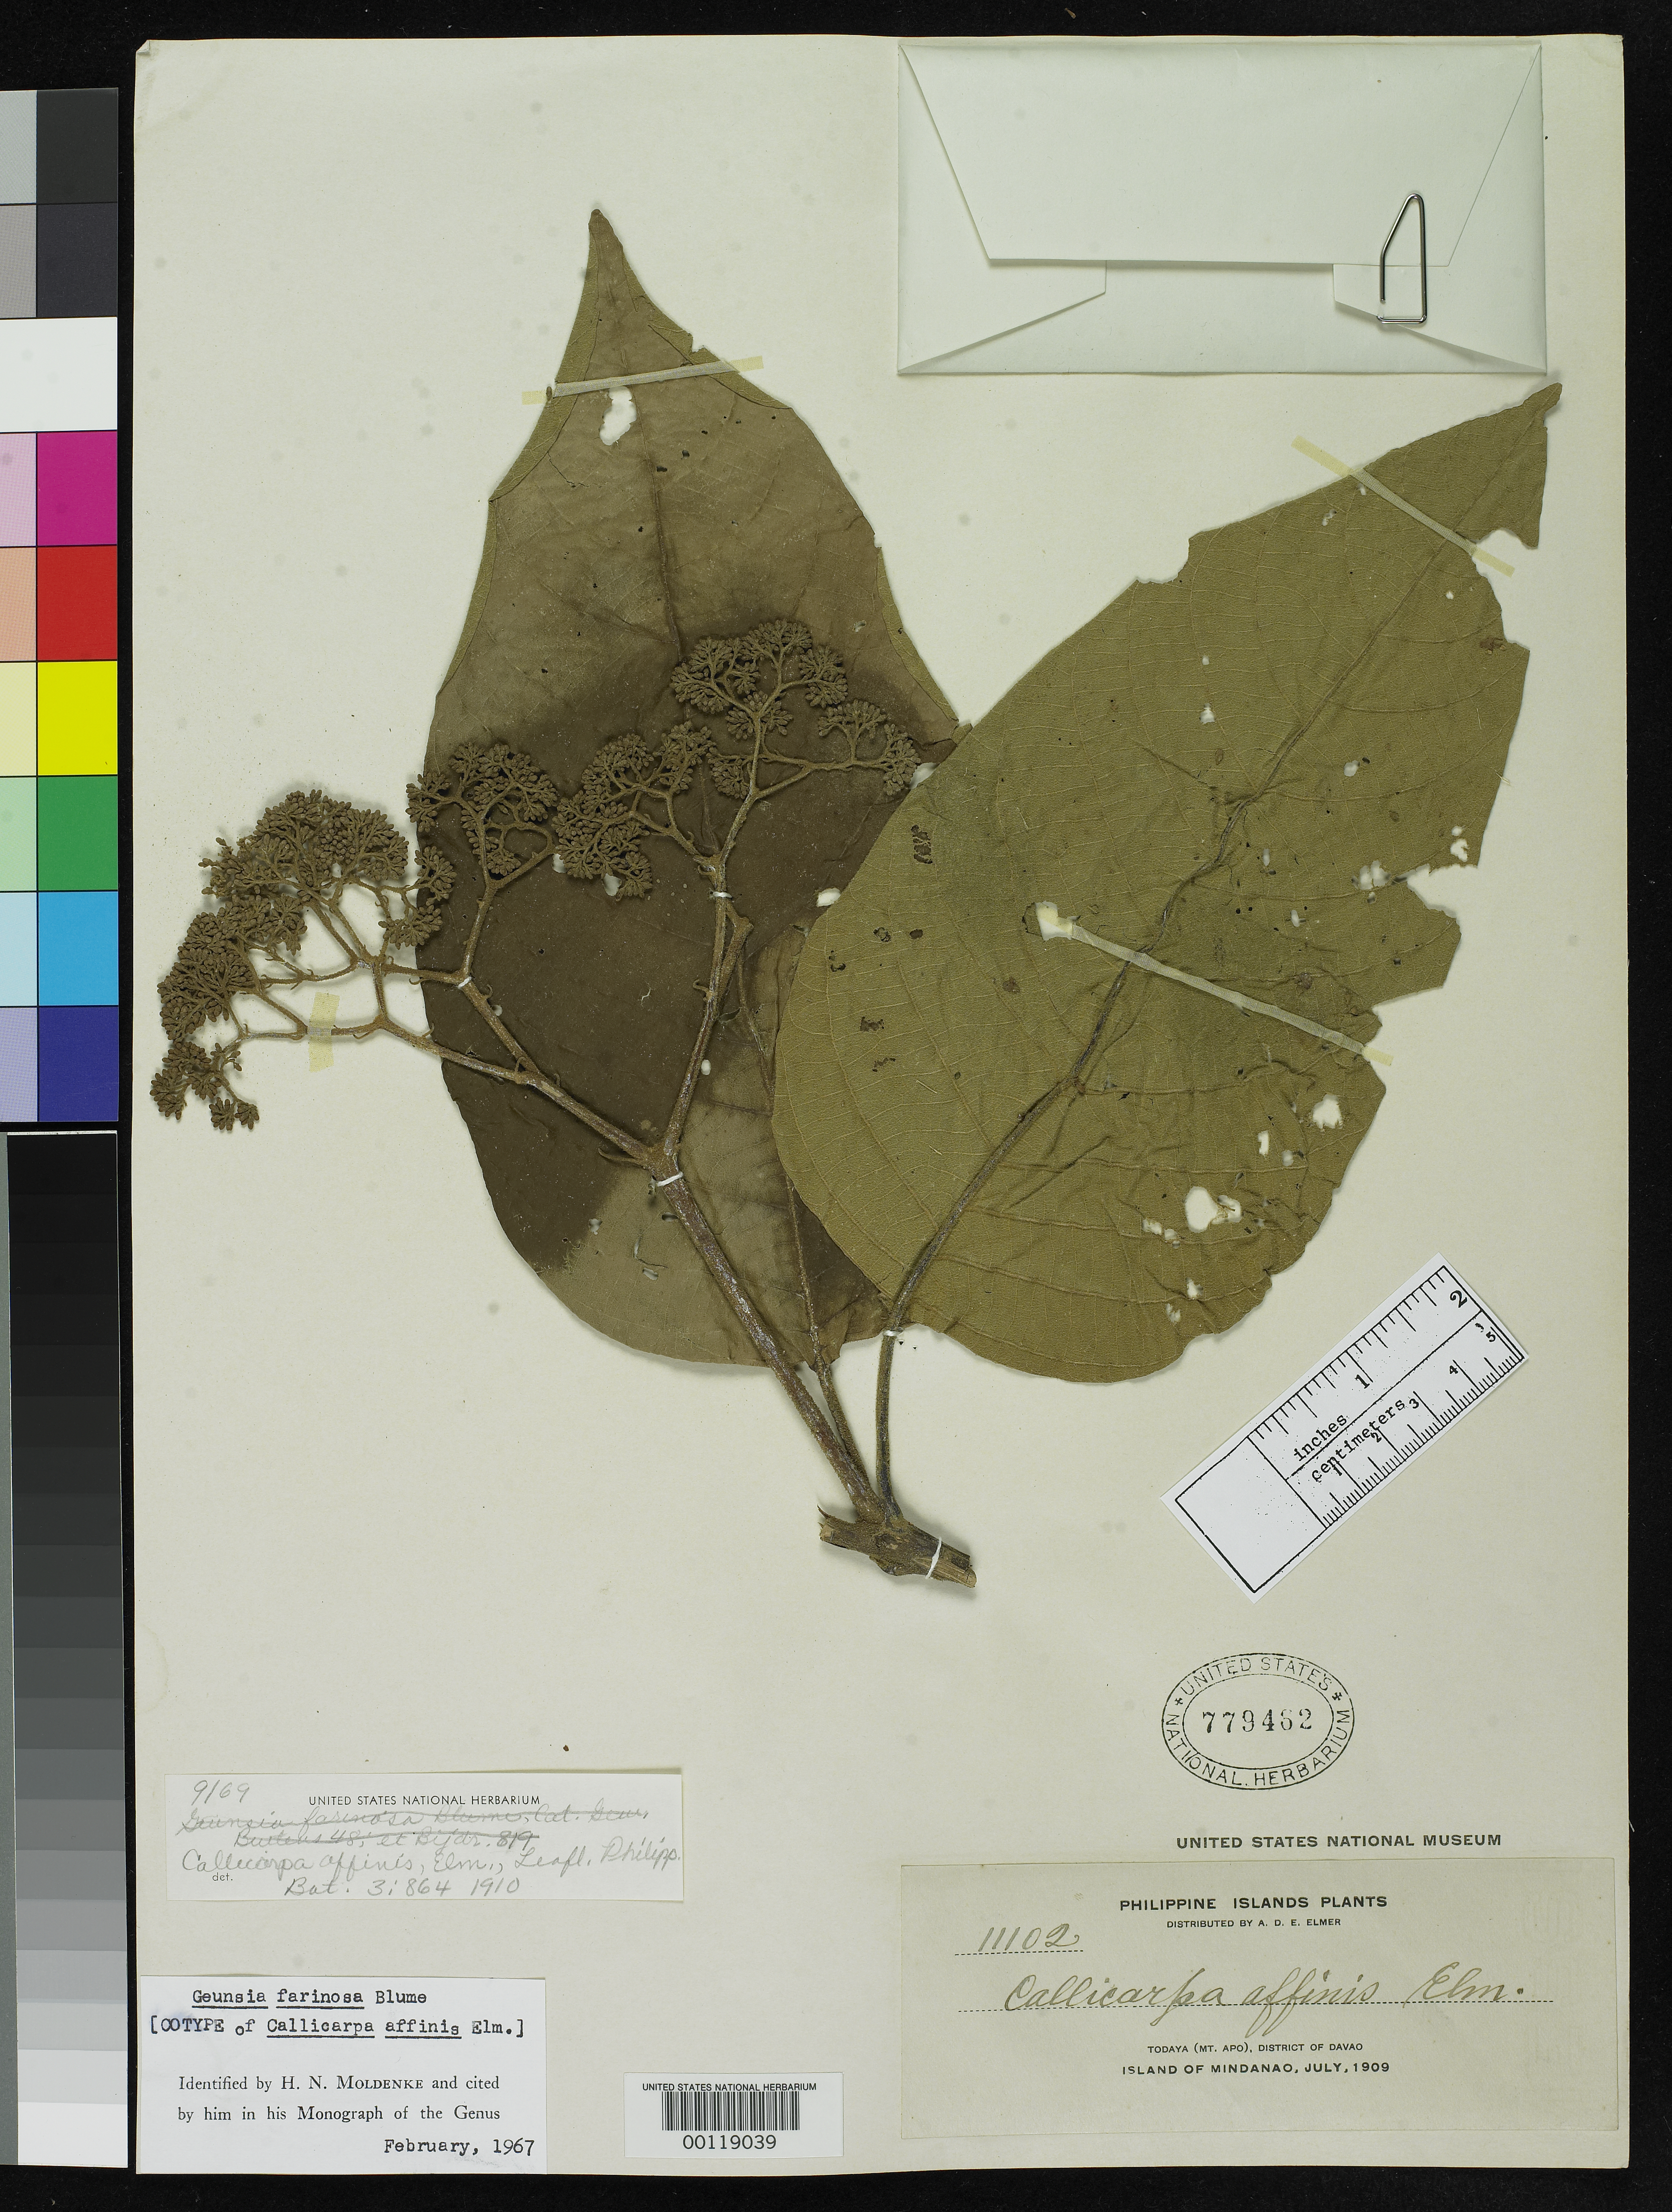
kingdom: Plantae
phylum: Tracheophyta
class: Magnoliopsida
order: Lamiales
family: Lamiaceae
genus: Callicarpa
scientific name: Callicarpa affinis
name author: Elmer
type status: Isosyntype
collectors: A. D. E. Elmer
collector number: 11102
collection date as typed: Jul 1909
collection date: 1909-07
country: Philippines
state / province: Davao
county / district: Davao del Sur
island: Mindanao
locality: Todaya, Mt. Apo.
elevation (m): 1067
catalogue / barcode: US 779462